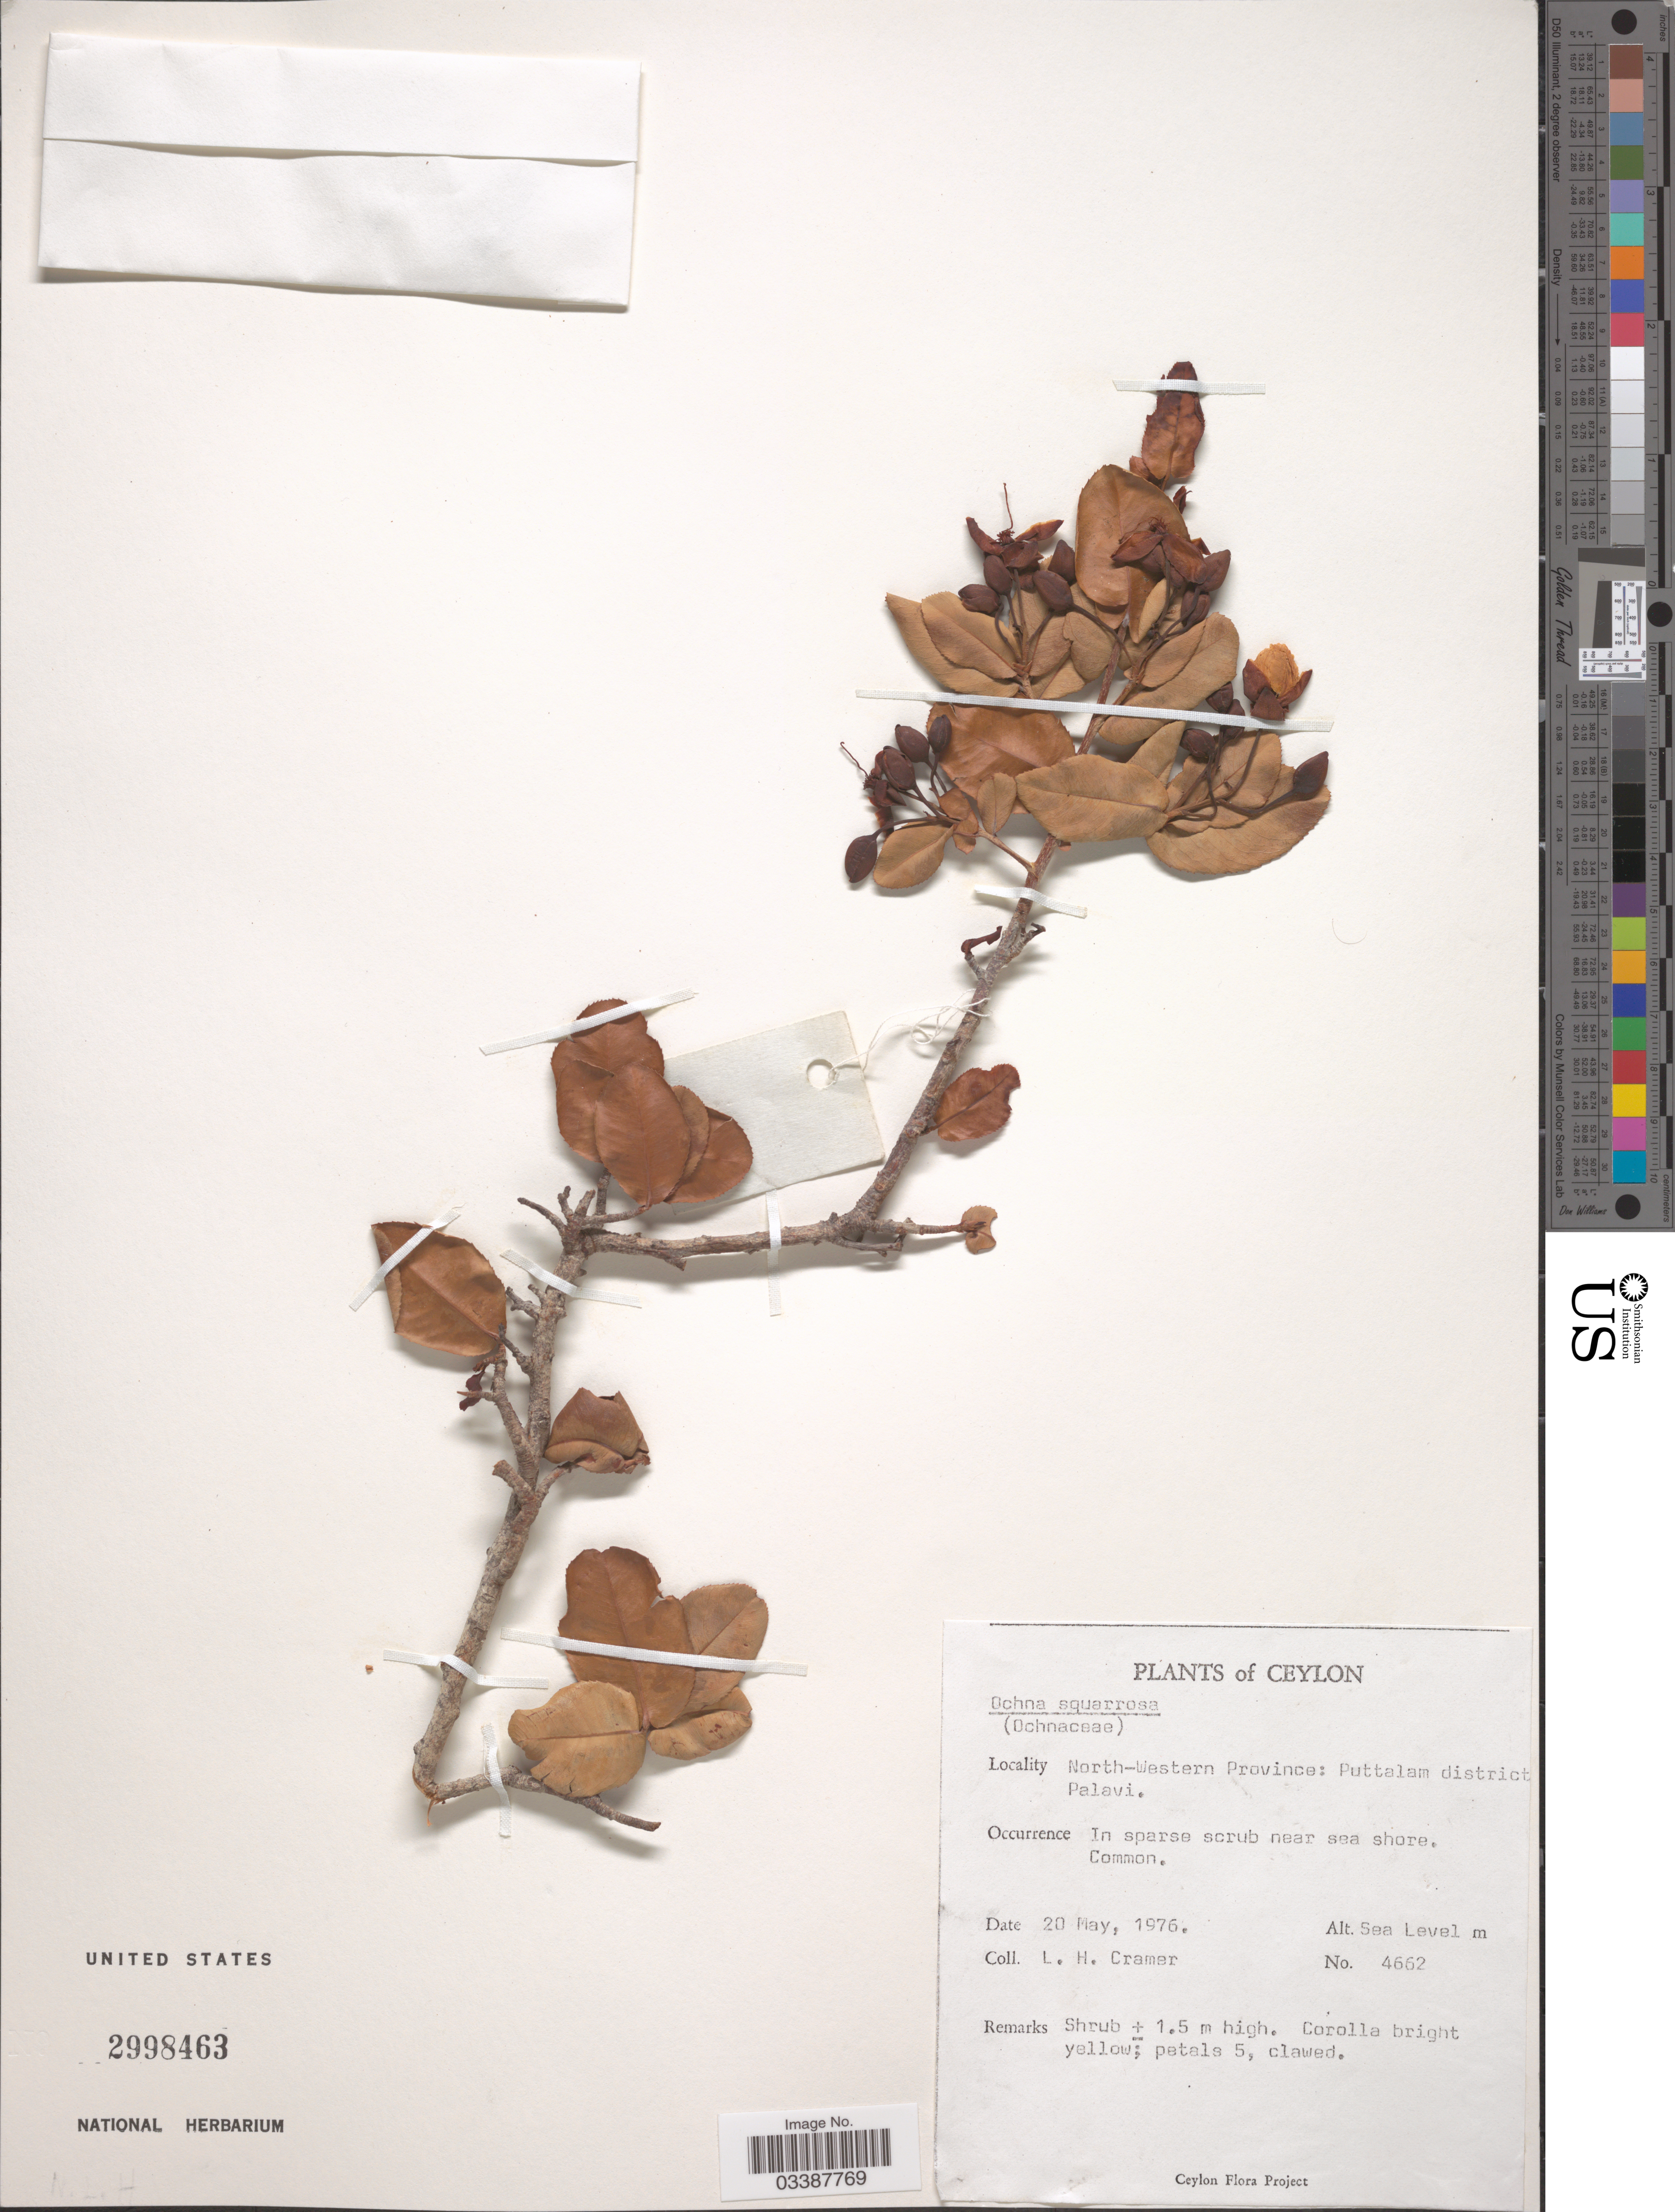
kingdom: Plantae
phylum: Tracheophyta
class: Magnoliopsida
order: Malpighiales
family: Ochnaceae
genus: Ochna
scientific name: Ochna squarrosa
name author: L.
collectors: L. H. Cramer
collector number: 4662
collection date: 1976-05-20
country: Sri Lanka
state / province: North Western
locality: Ceylon. Puttalam district. Palavi.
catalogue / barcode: US 2998463